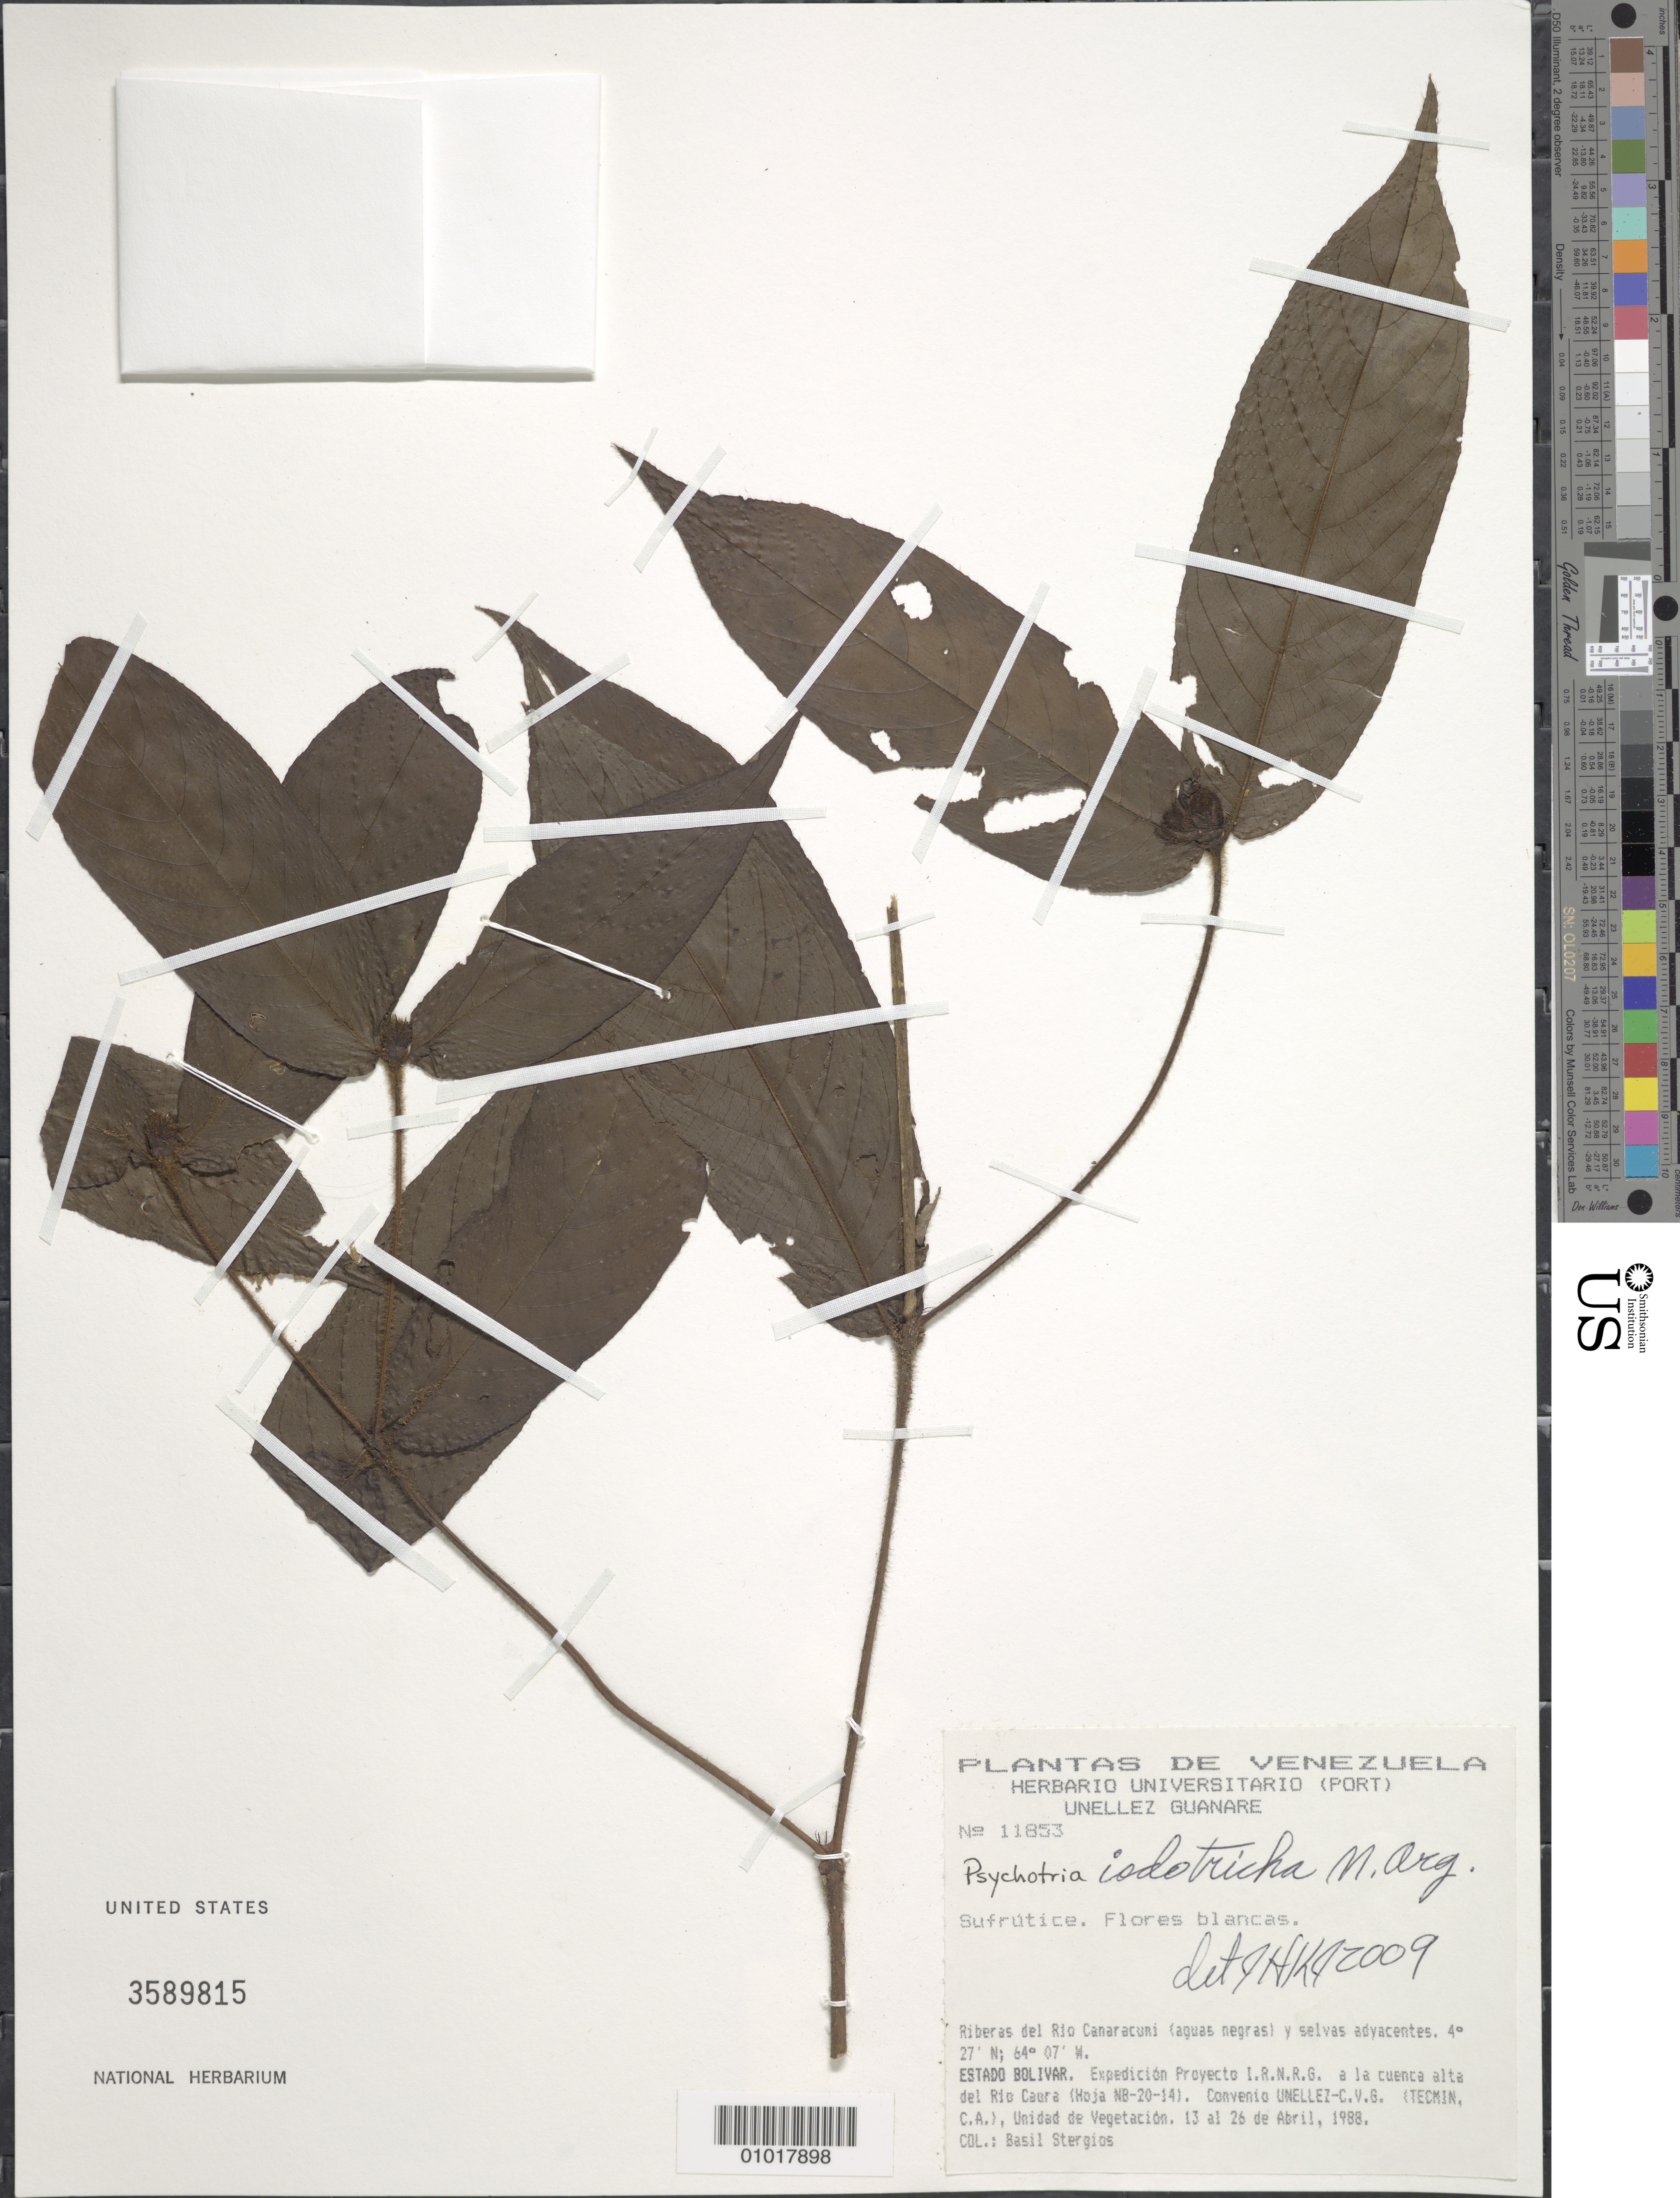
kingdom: Plantae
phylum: Tracheophyta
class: Magnoliopsida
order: Gentianales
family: Rubiaceae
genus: Psychotria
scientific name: Psychotria iodotricha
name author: Müll. Arg.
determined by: Kirkbride, J. H.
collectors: B. G. Stergios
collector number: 11853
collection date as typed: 13-Apr-88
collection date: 1988-04-13/1988-04-26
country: Venezuela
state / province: Bolívar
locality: Riberas del rio Canaracuni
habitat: Riberas del Rio Canaracuni y selvas adyacentes.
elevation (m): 4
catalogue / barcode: US 3589815